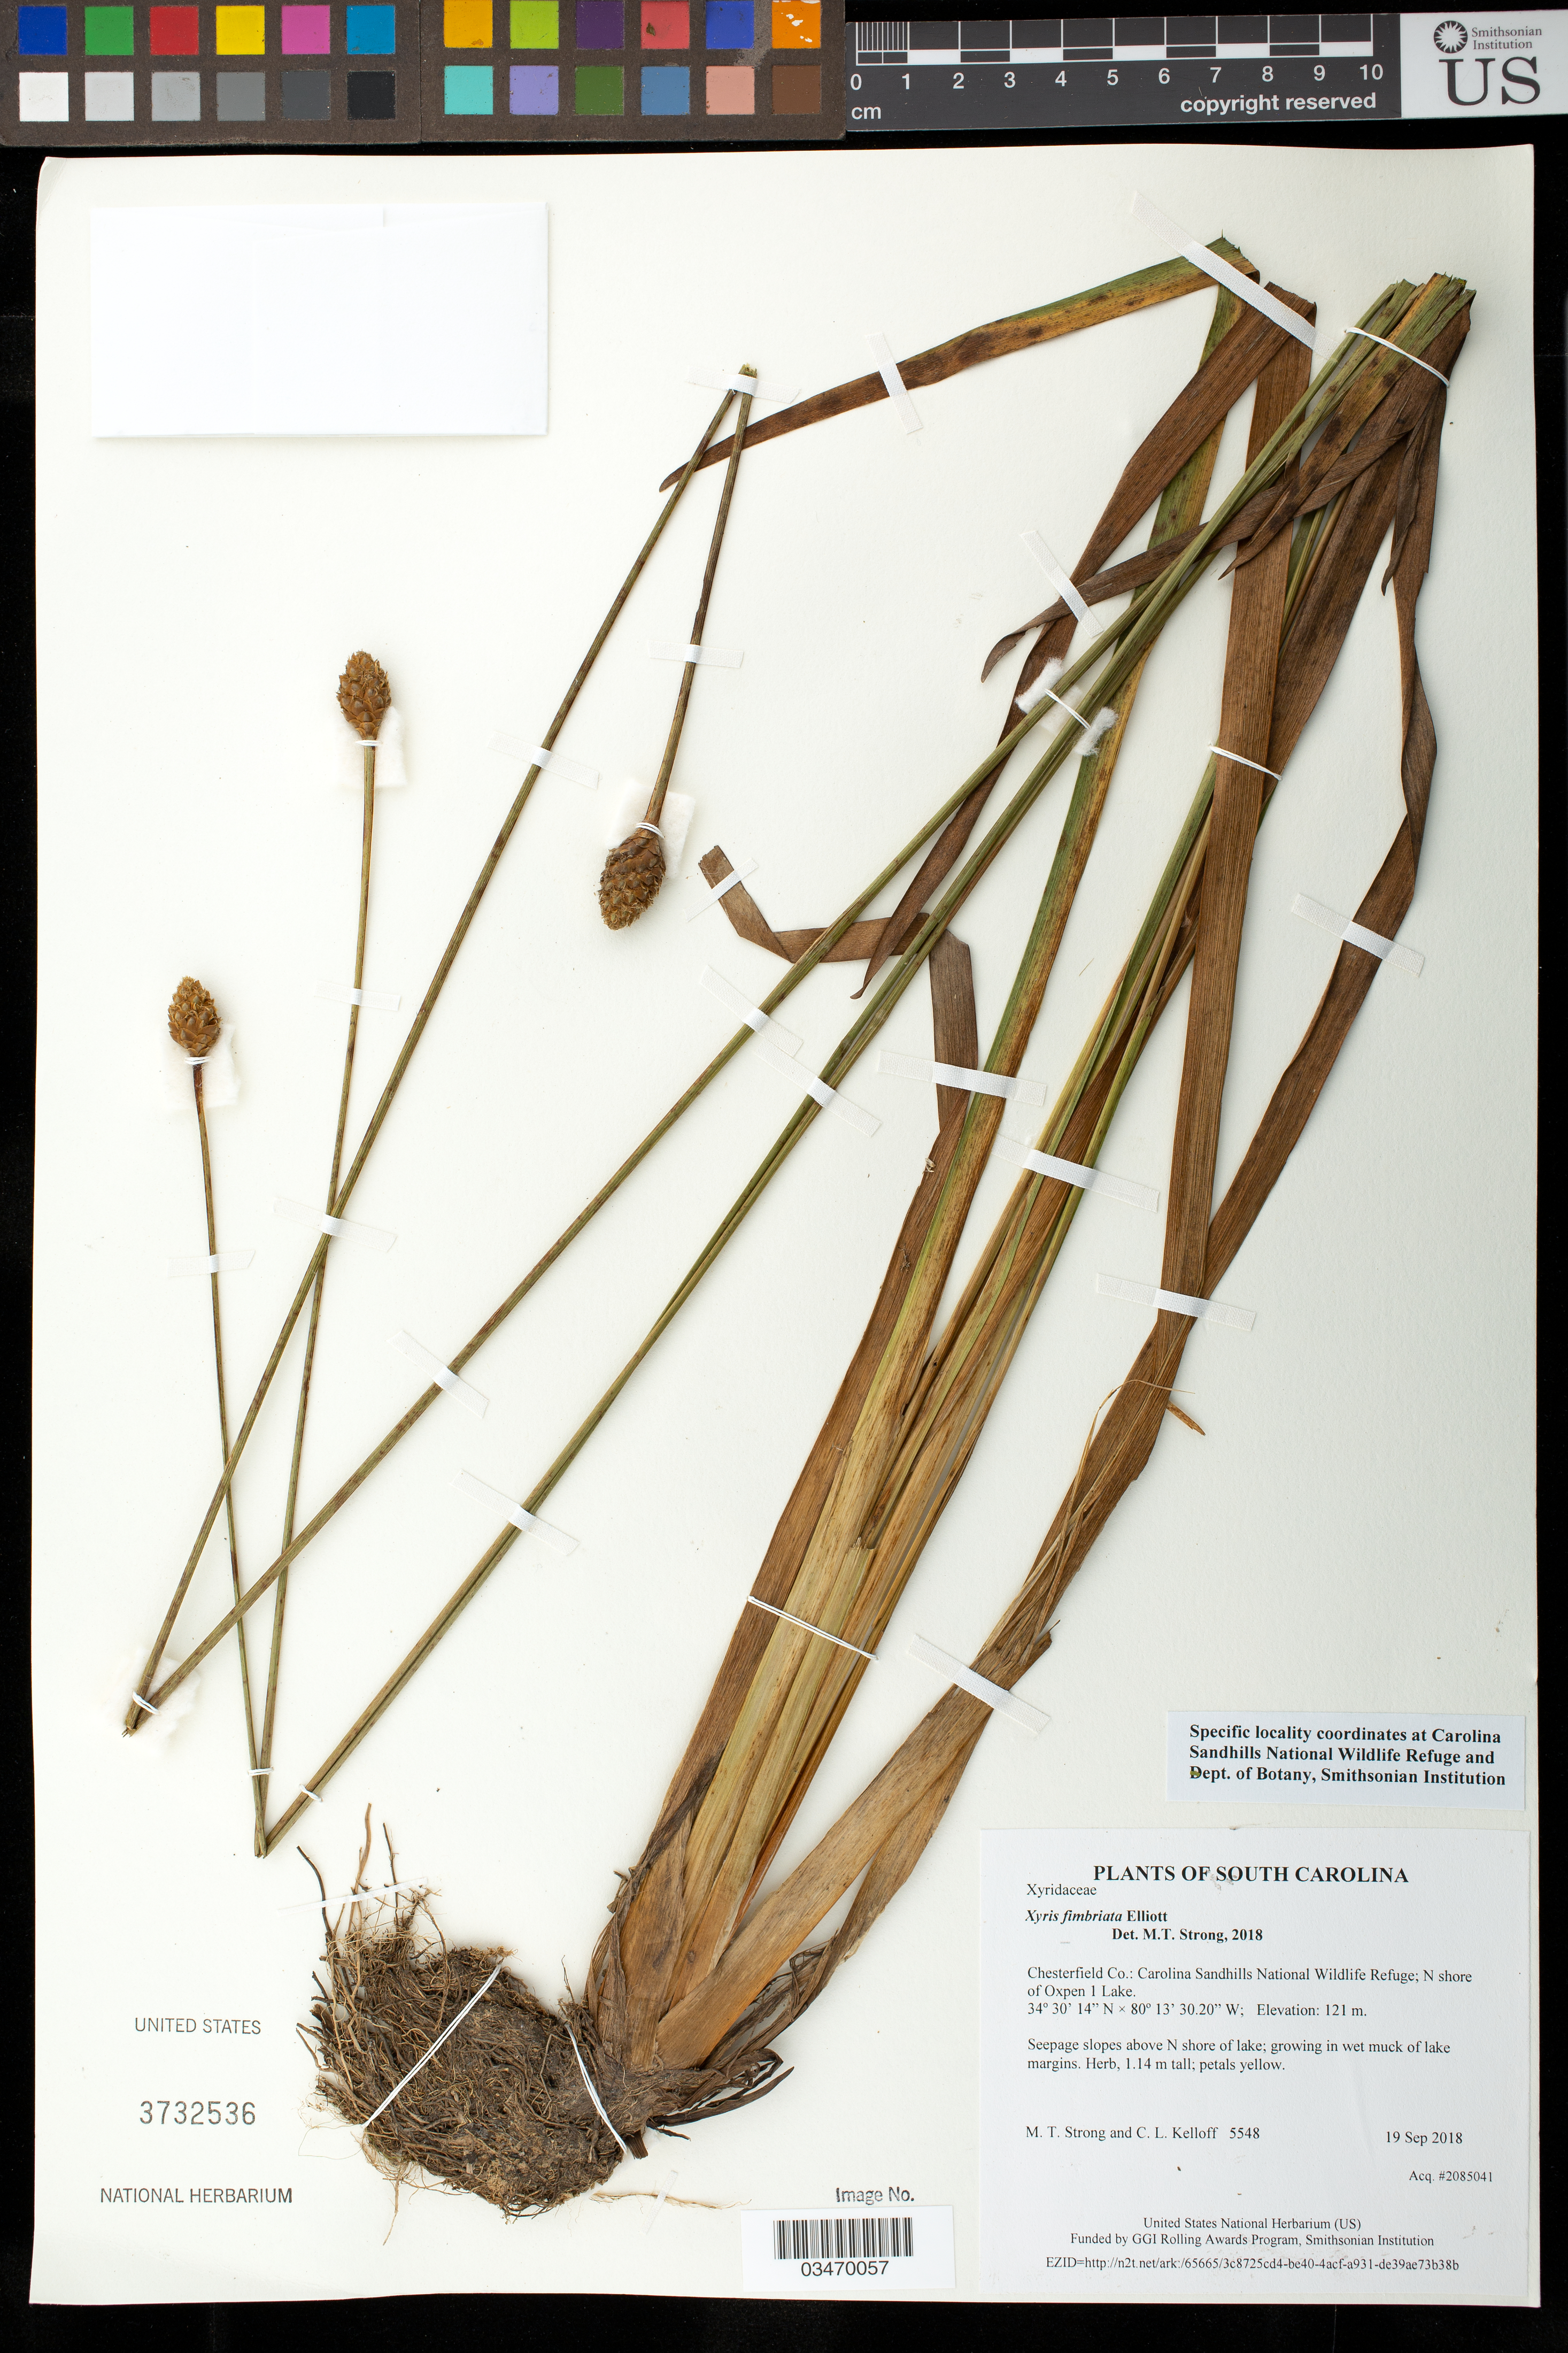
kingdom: Plantae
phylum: Tracheophyta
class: Liliopsida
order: Poales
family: Xyridaceae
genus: Xyris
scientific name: Xyris fimbriata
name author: Elliott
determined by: Strong, M. T., (US), Smithsonian Institution - National Museum of Natural History (UNITED STATES)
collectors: M. T. Strong & C. L. Kelloff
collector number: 5548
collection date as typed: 19 Sep 2018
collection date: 2018-09-19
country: United States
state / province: South Carolina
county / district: Chesterfield Co.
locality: Carolina Sandhills National Wildlife Refuge; N shore of Oxpen 1 Lake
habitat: Seepage slopes above lake; growing in wet muck of lake margins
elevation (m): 121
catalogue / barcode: US 3732536